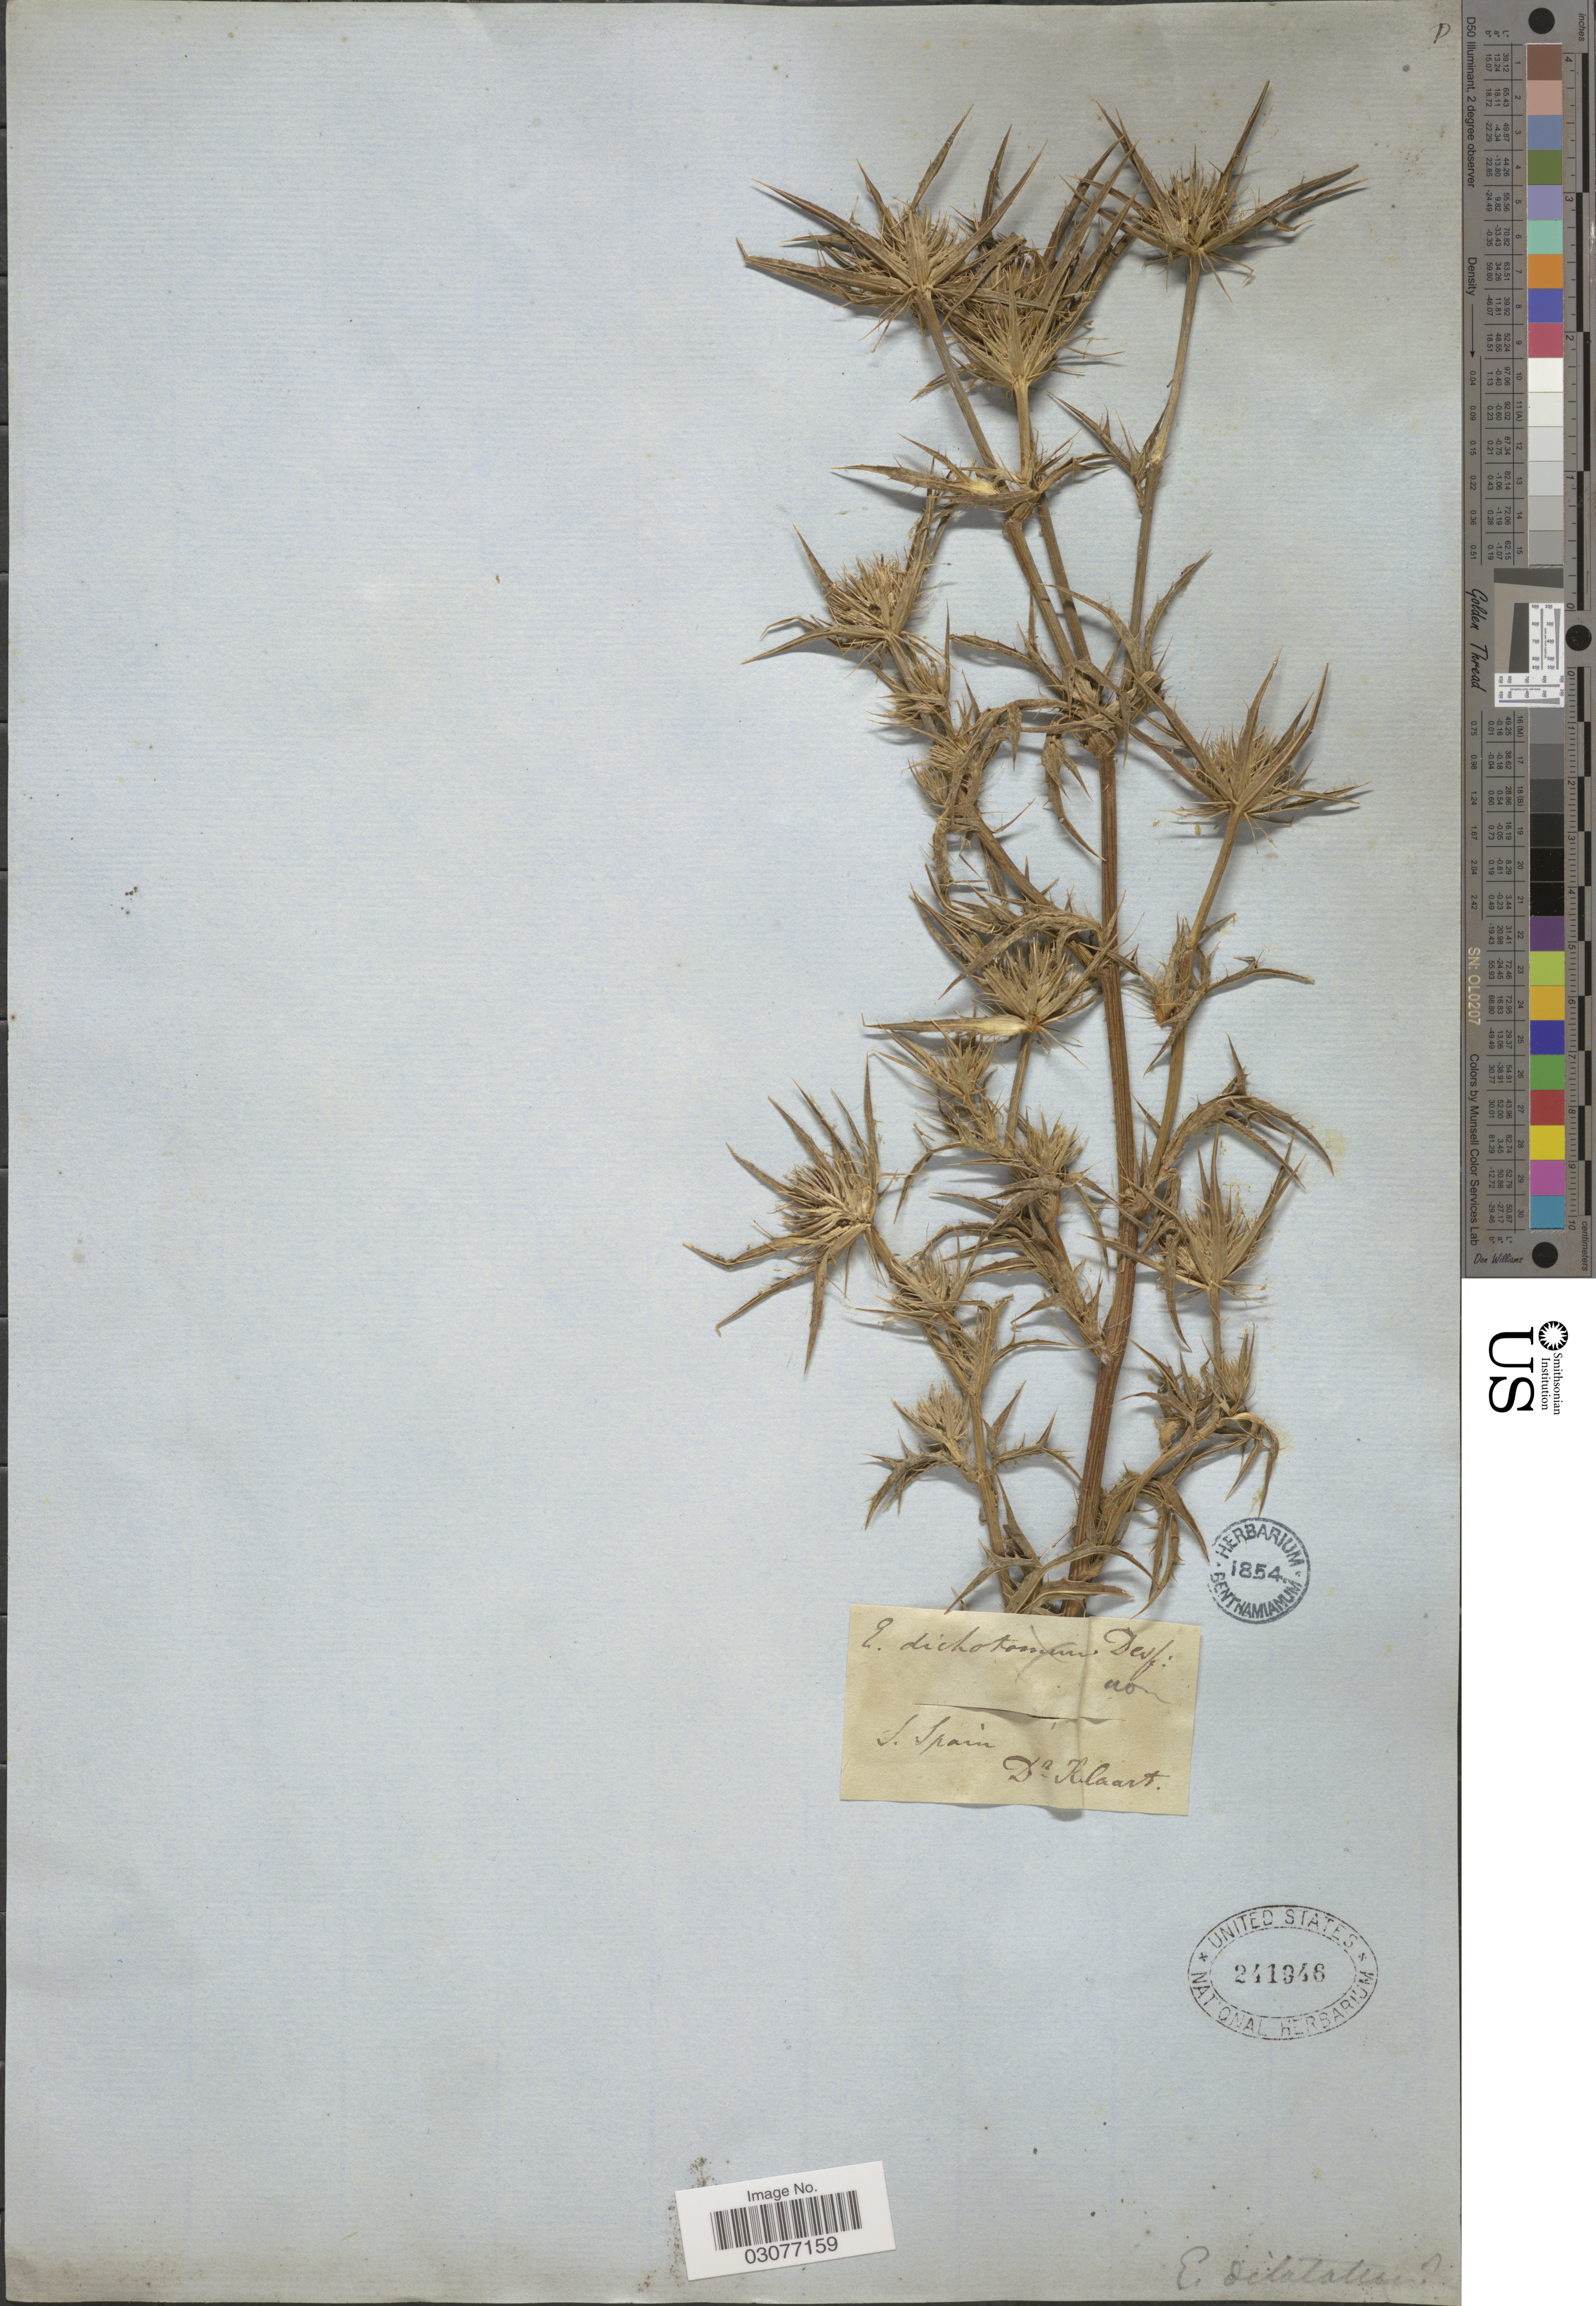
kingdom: Plantae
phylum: Tracheophyta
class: Magnoliopsida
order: Apiales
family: Apiaceae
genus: Eryngium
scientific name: Eryngium dichotomum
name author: Desf.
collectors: Klaart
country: Spain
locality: S. Spain.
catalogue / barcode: US 241946